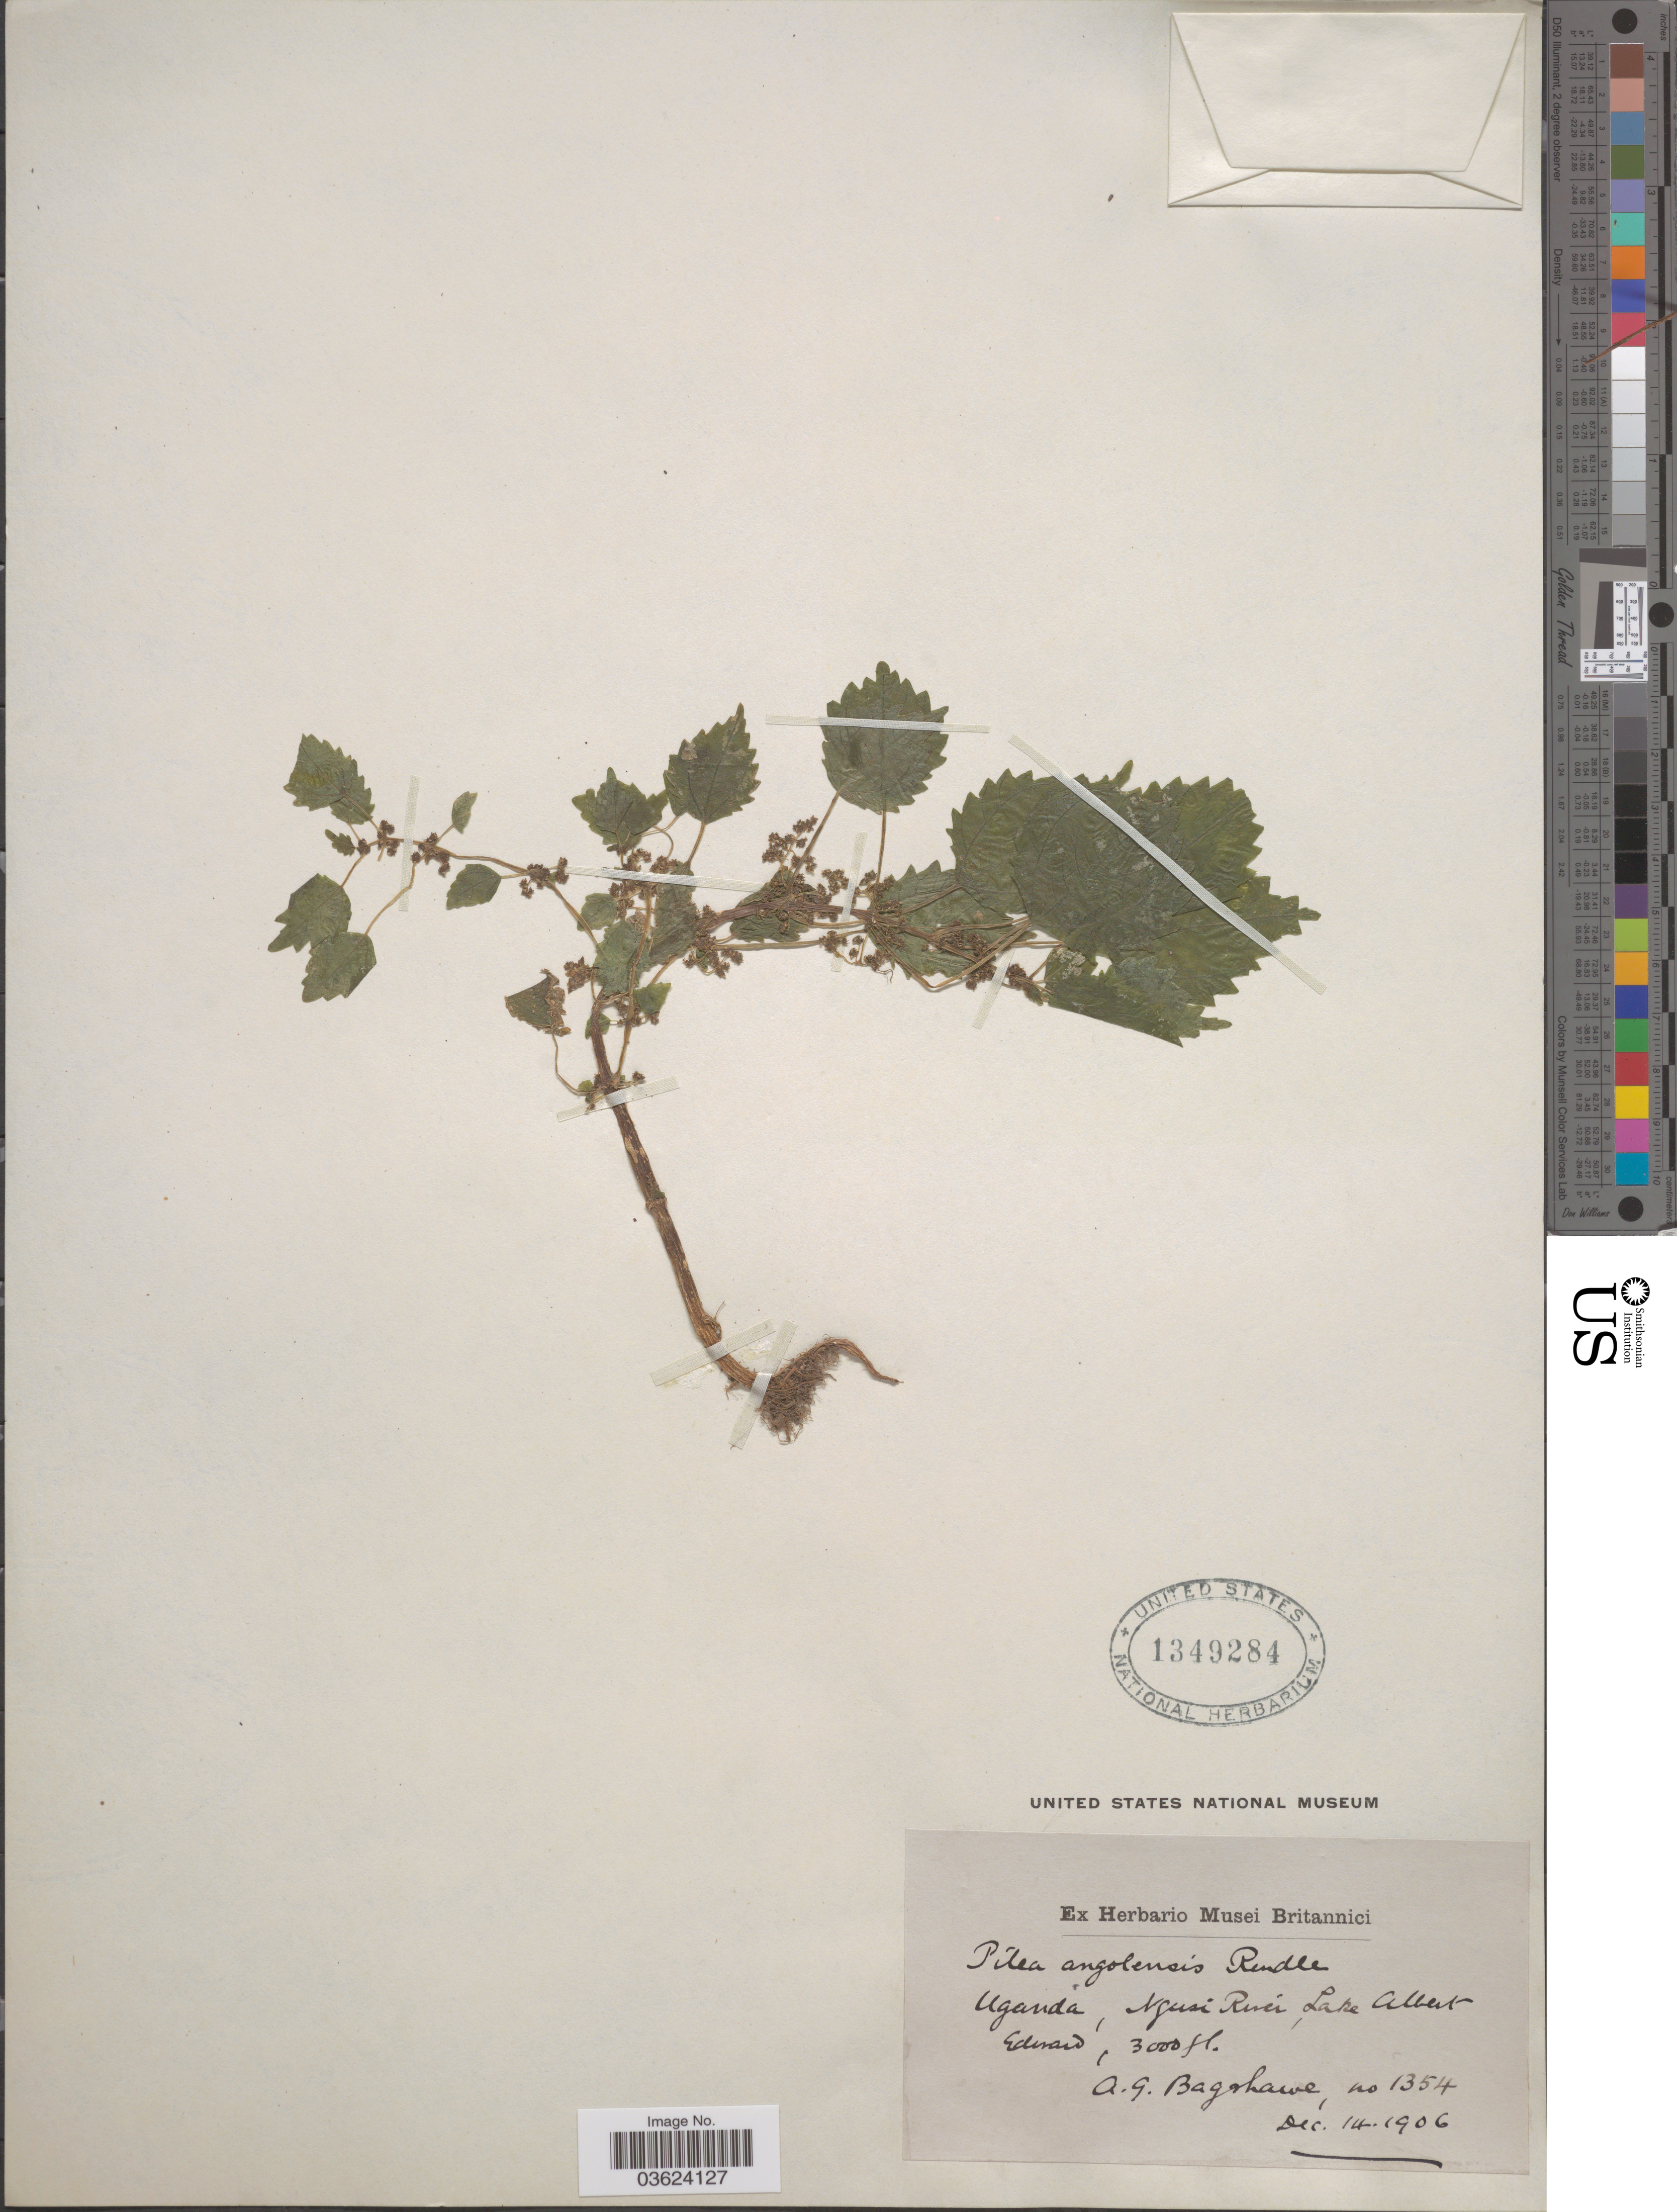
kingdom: Plantae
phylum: Tracheophyta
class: Magnoliopsida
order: Rosales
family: Urticaceae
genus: Pilea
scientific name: Pilea angolensis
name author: (Hiern) Rendle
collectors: A. Bagshawe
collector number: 1354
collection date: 1906-12-14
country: Uganda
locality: Ngusi River, Lake Albert Edward.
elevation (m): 914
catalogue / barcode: US 1349284